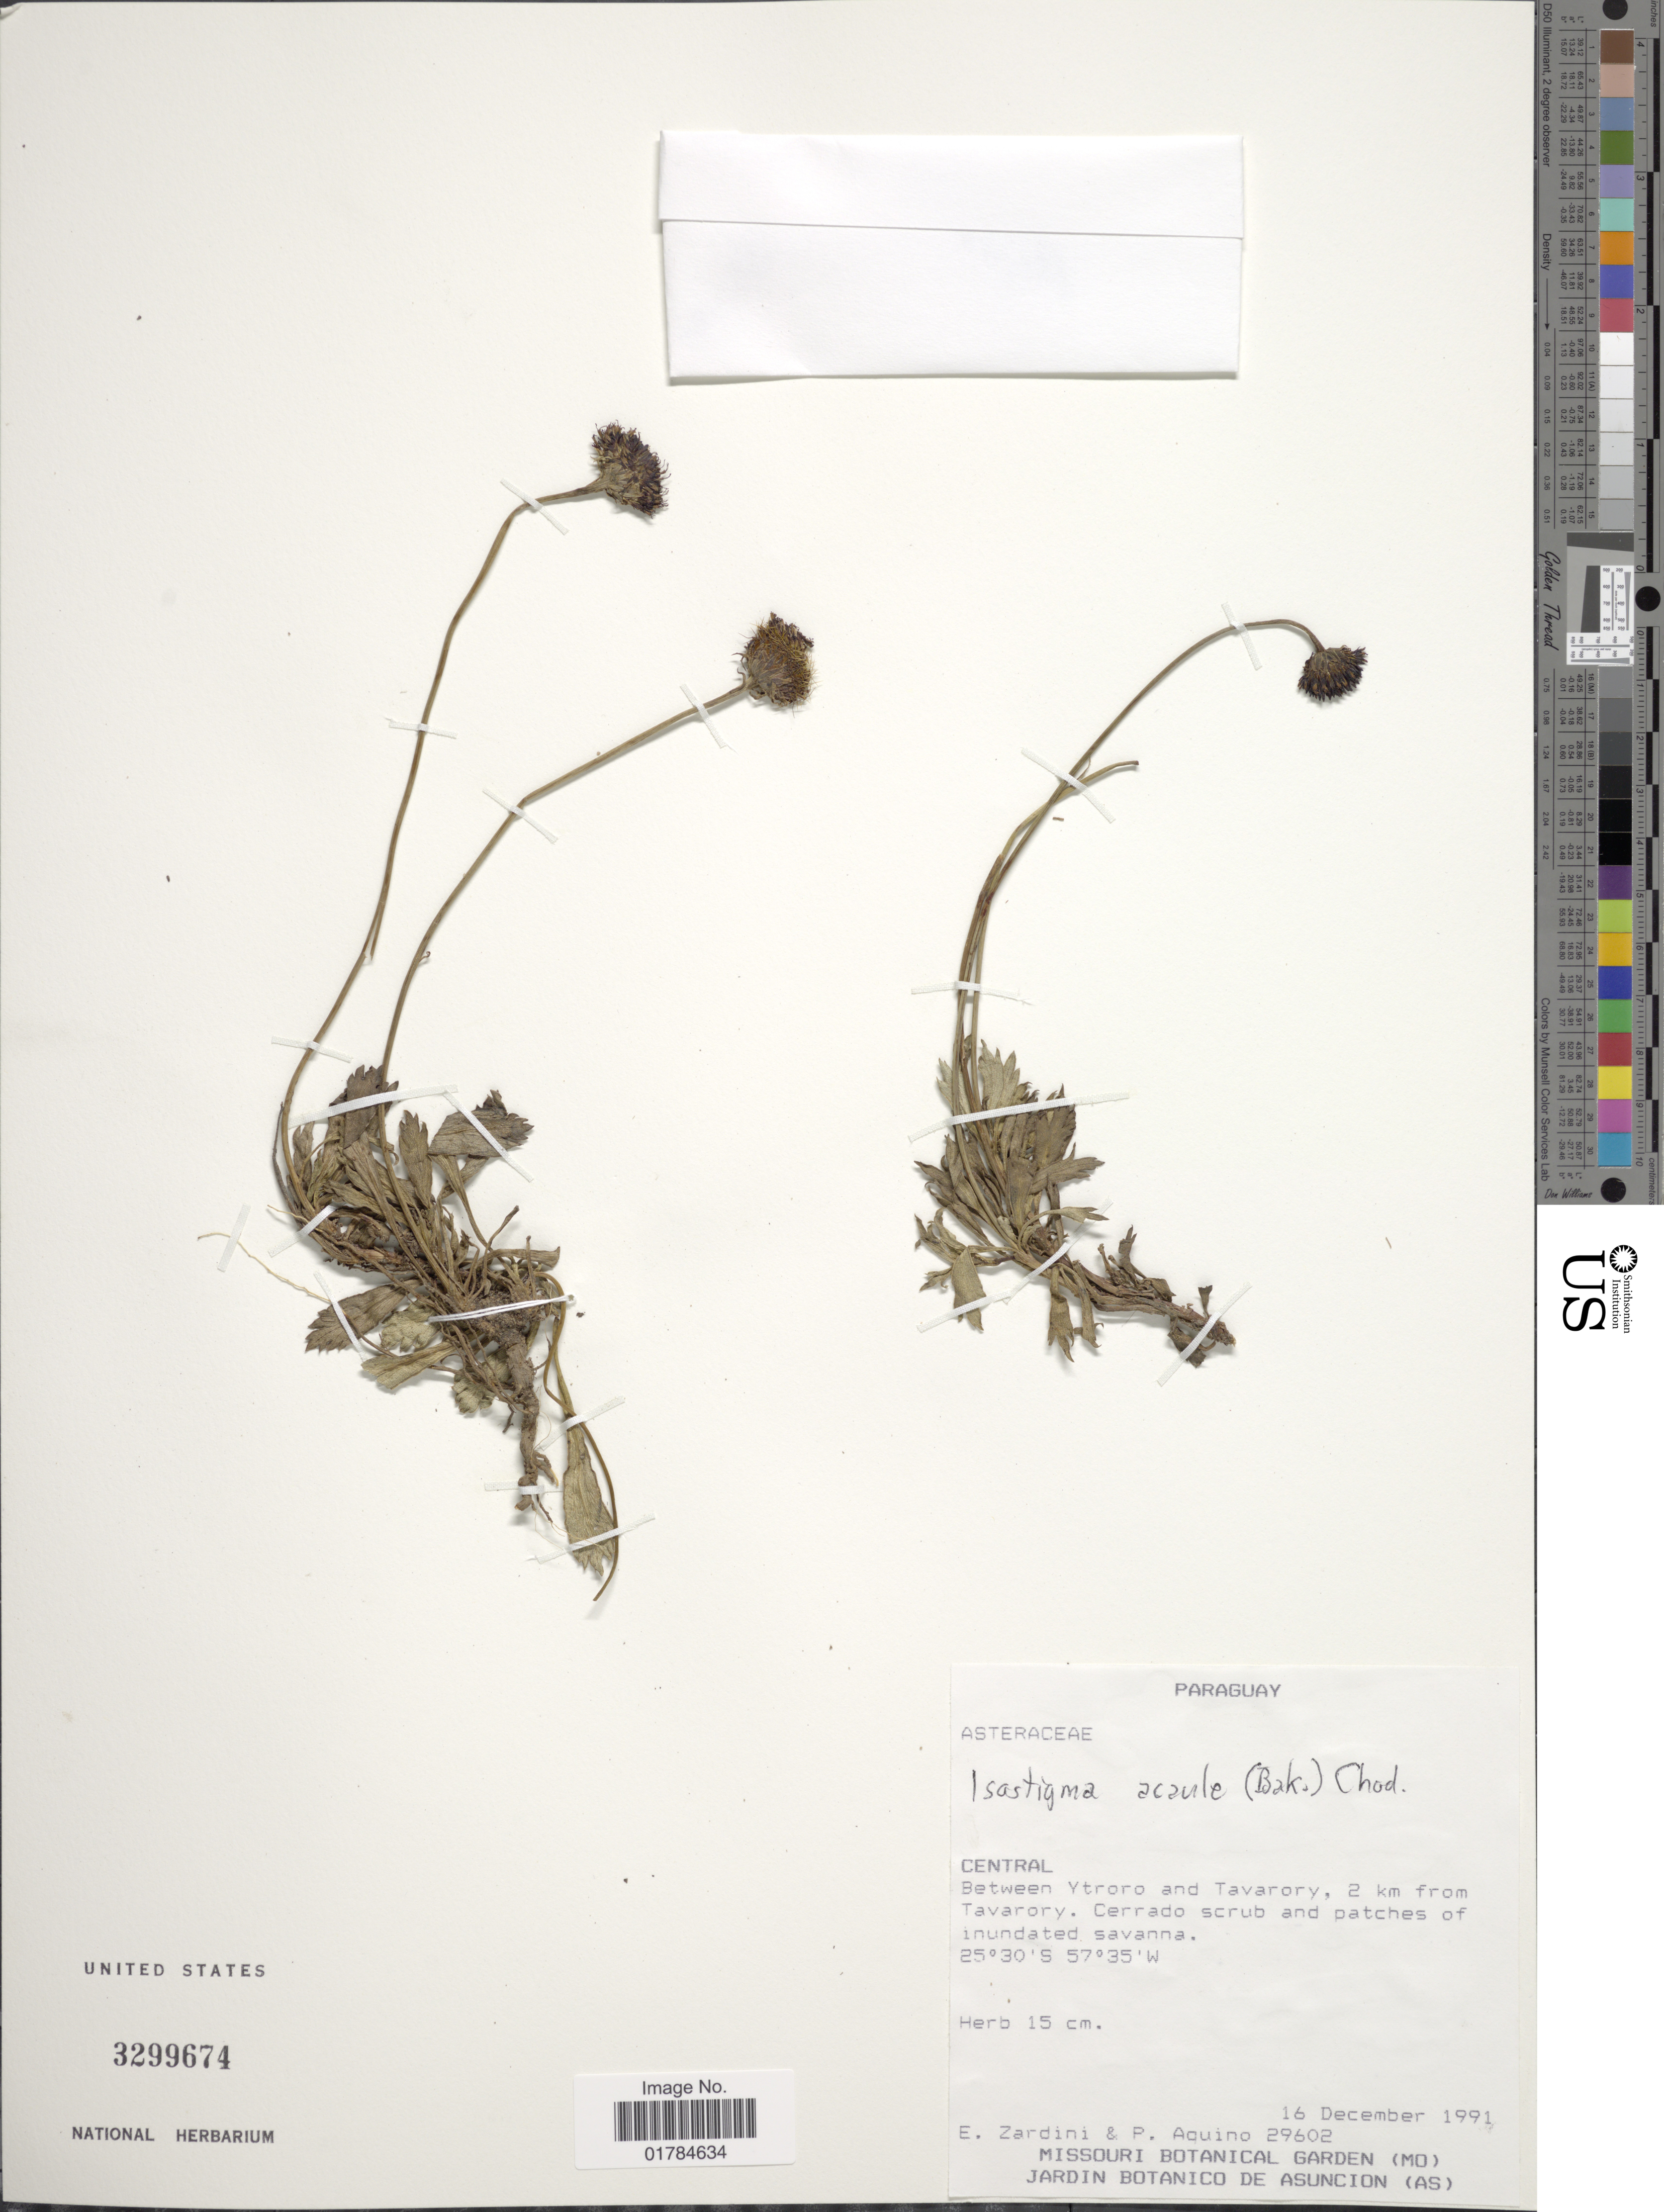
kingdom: Plantae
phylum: Tracheophyta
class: Magnoliopsida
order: Asterales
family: Asteraceae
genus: Isostigma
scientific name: Isostigma acuale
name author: Baker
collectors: E. M. Zardini & P. Aquino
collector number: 29602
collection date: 1991-12-16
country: Paraguay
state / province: Central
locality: Between Ytroro and Tavarory, 2 km from Tavarory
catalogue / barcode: US 3299674